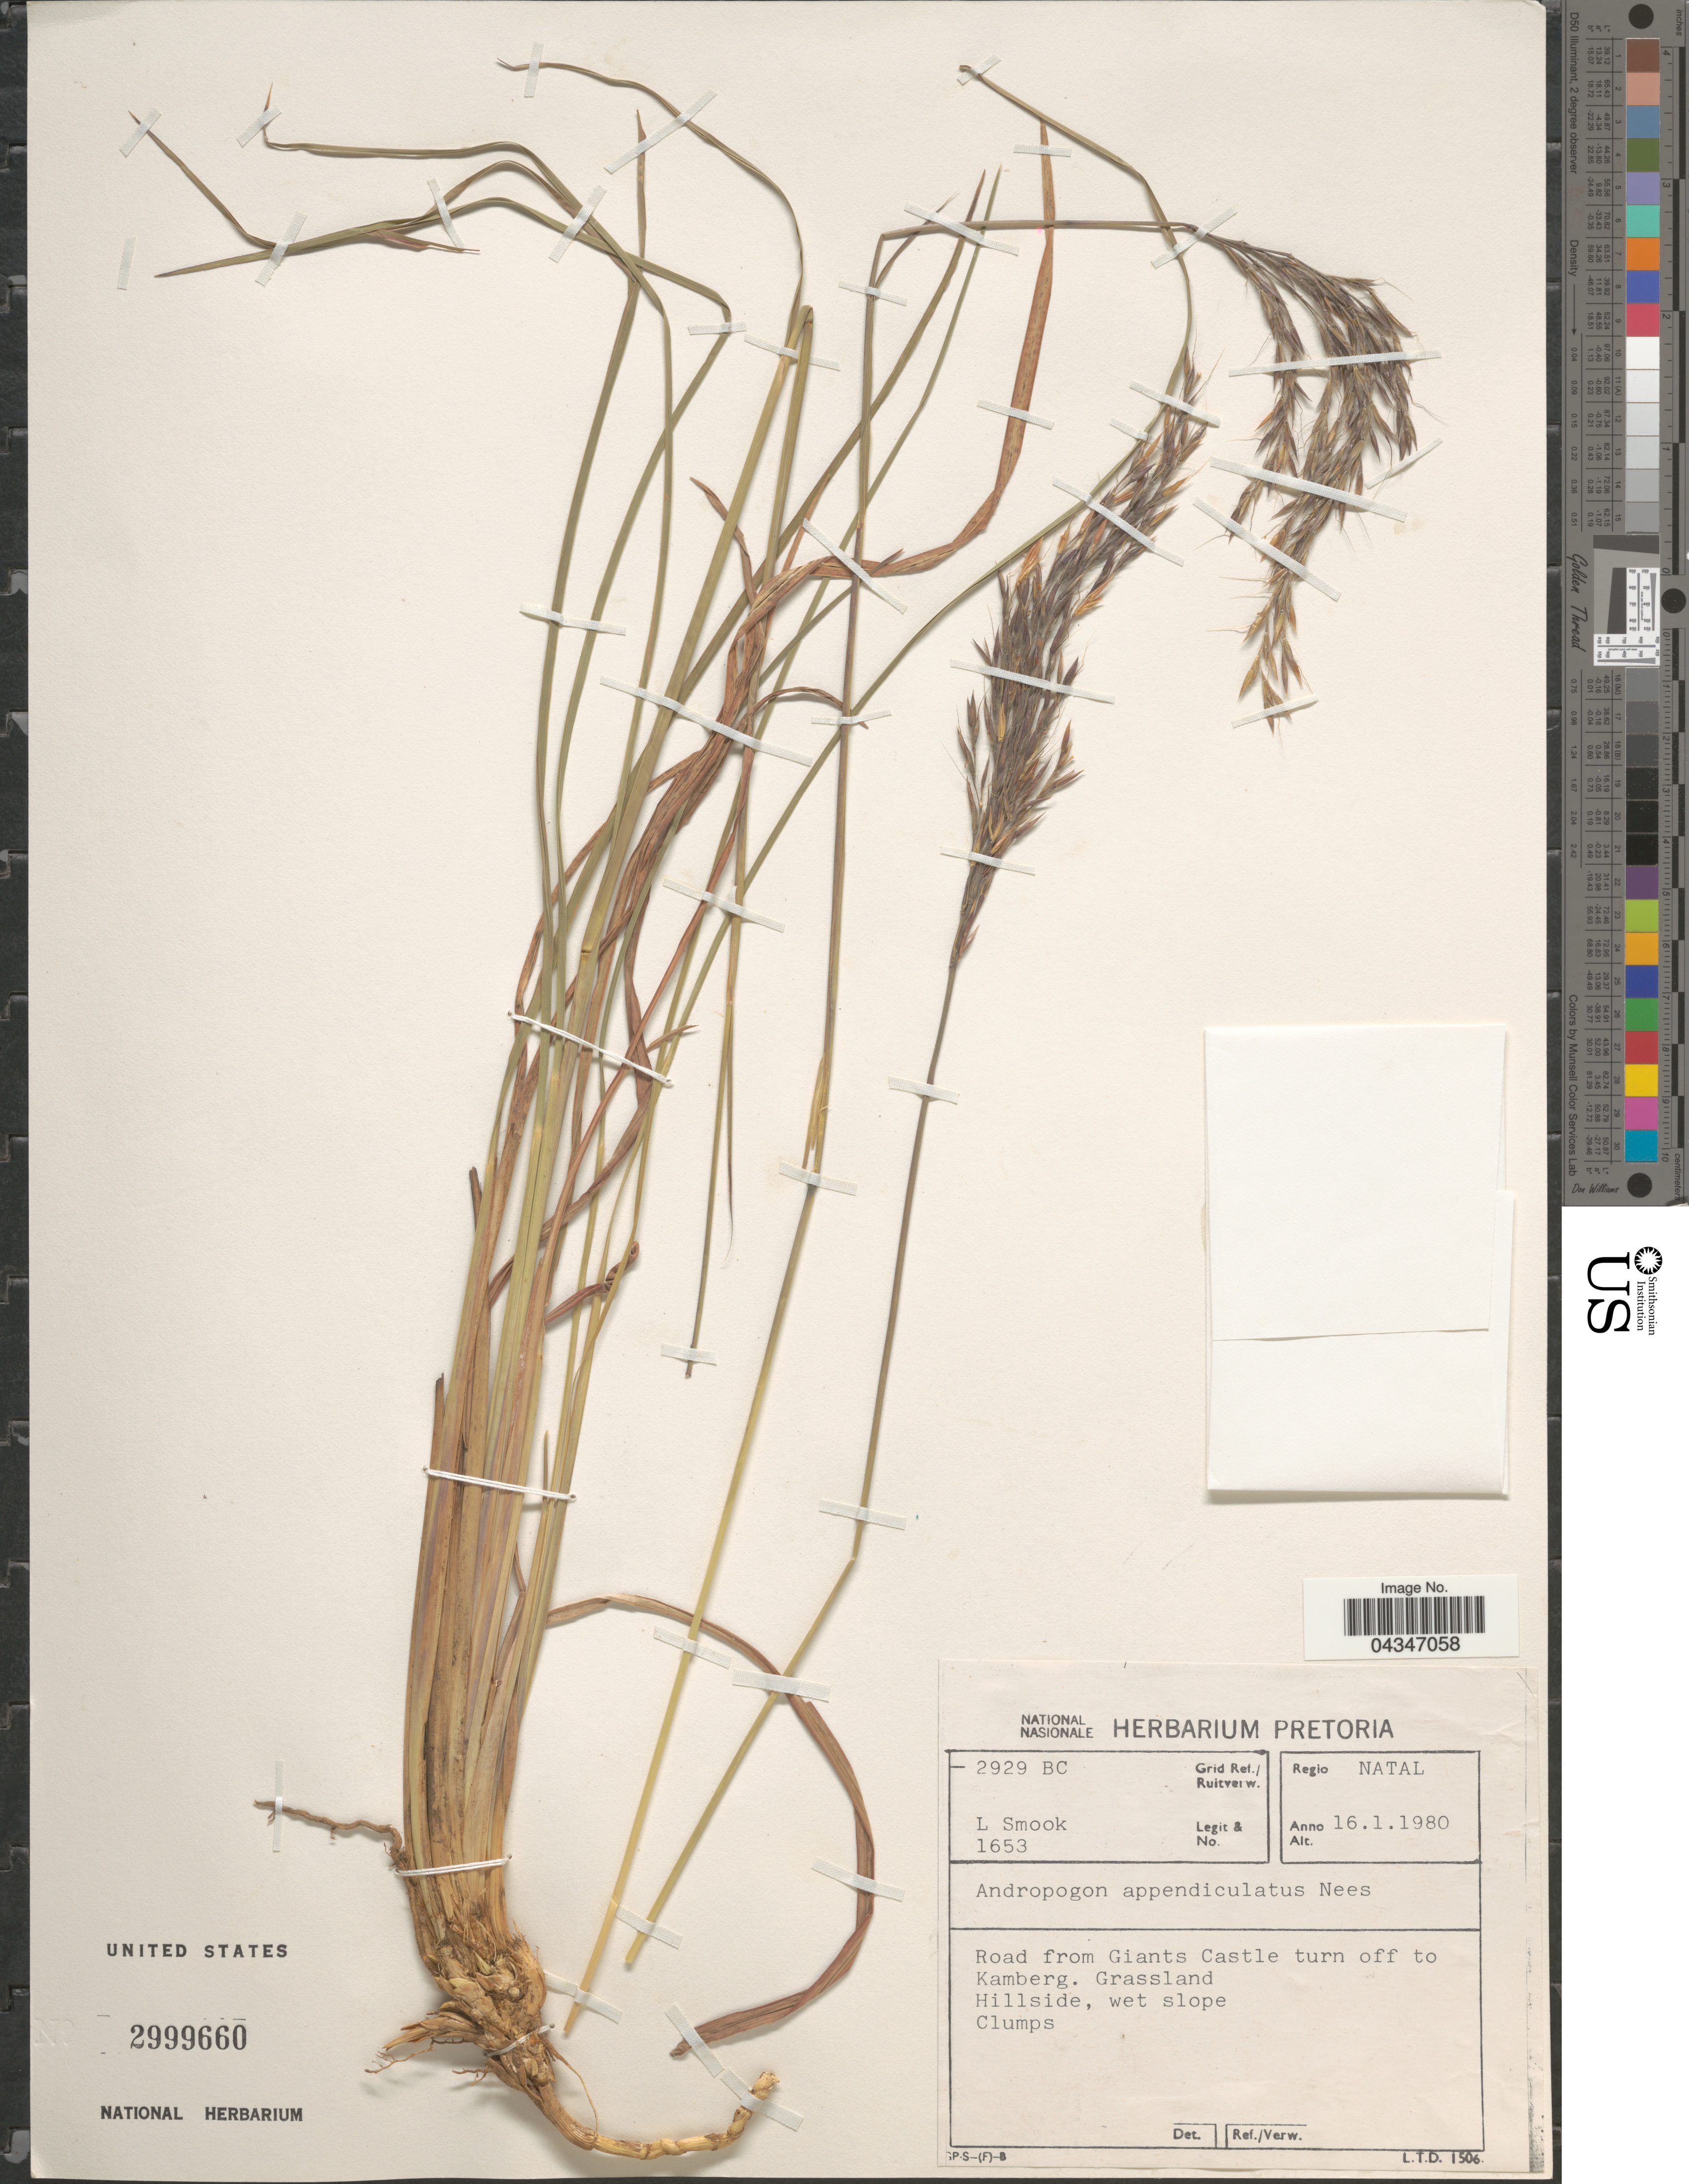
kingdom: Plantae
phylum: Tracheophyta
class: Liliopsida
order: Poales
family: Poaceae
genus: Andropogon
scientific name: Andropogon appendiculatus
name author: Nees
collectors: L. Smook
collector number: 1653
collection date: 1980-01-16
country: South Africa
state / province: KwaZulu-Natal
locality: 2929 BC Grid Ref./Ruitverw. Regio Natal. Road from Giants Castle turn off to Kamberg.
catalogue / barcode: US 2999660